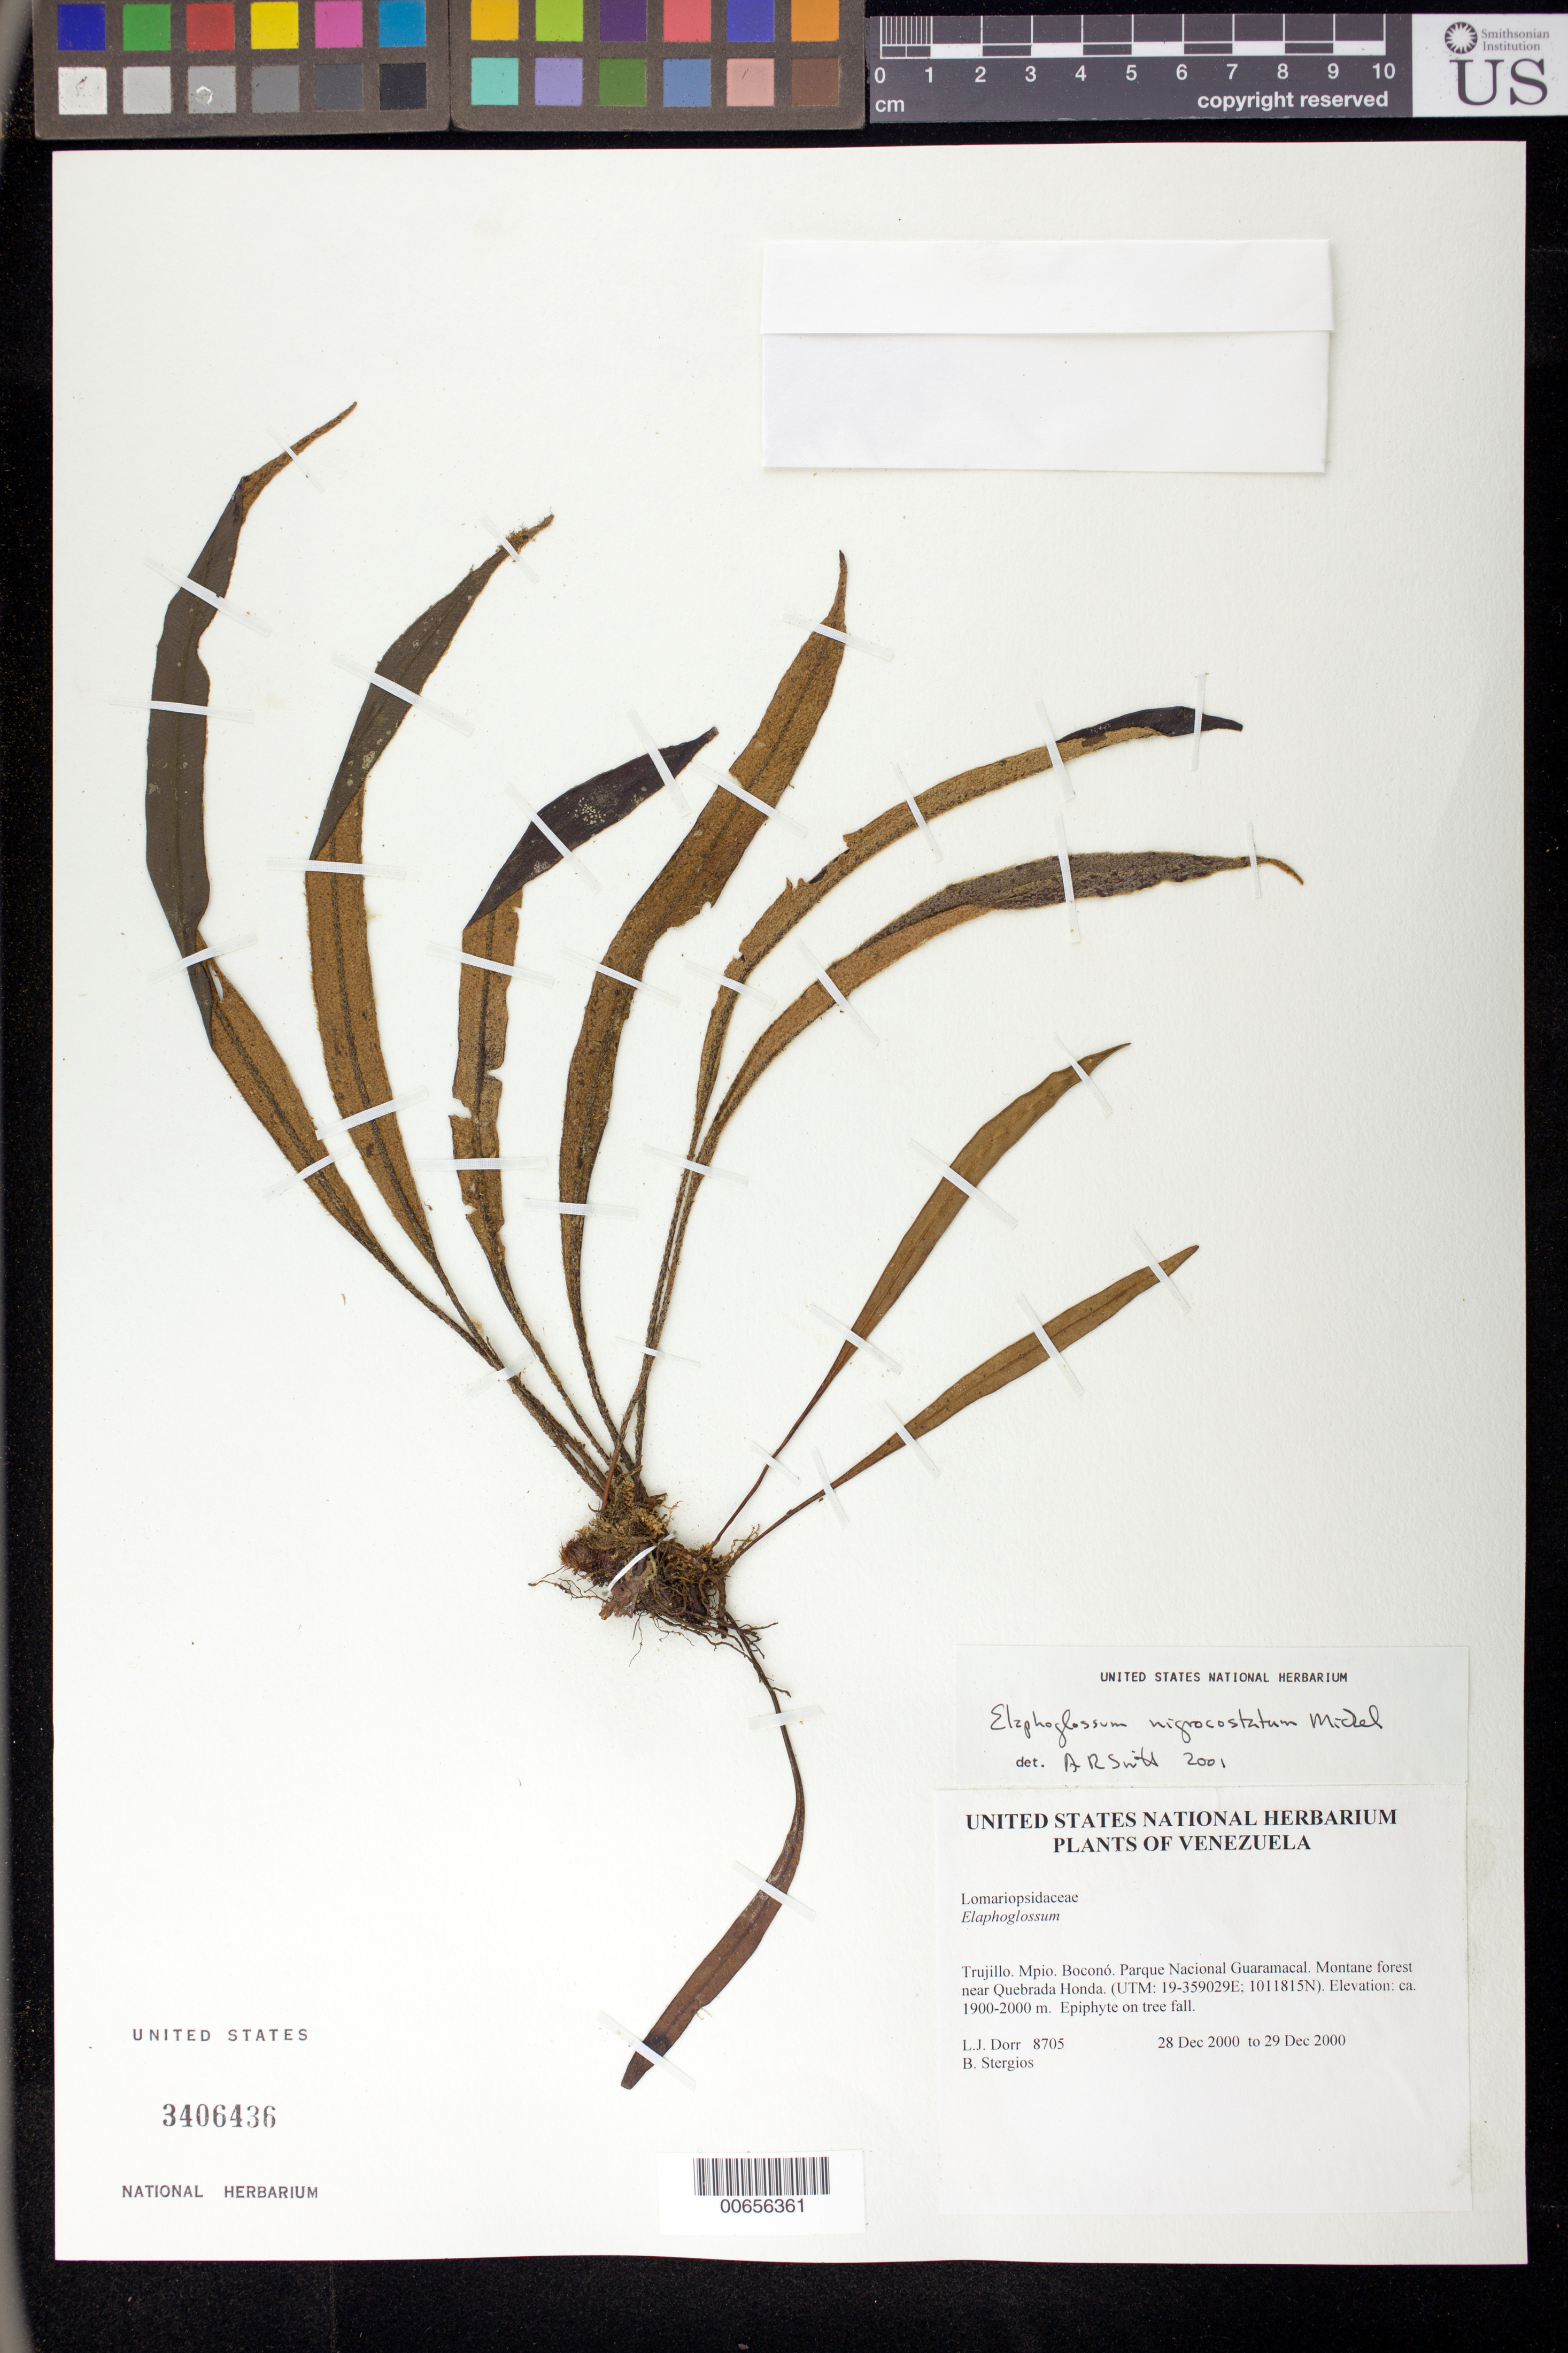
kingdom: Plantae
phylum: Tracheophyta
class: Polypodiopsida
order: Polypodiales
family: Dryopteridaceae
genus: Elaphoglossum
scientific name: Elaphoglossum nigrocostatum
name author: Mickel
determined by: Smith, Alan R., (UC)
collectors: L. J. Dorr & B. G. Stergios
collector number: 8705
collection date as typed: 28 Dec 2000 to 29 Dec 2000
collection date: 2000-12-28/2000-12-29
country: Venezuela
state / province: Trujillo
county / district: Boconó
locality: Parque Nacional Guaramacal near Quebrada Honda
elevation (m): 1900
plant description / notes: PORT, UC, US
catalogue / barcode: US 3406436